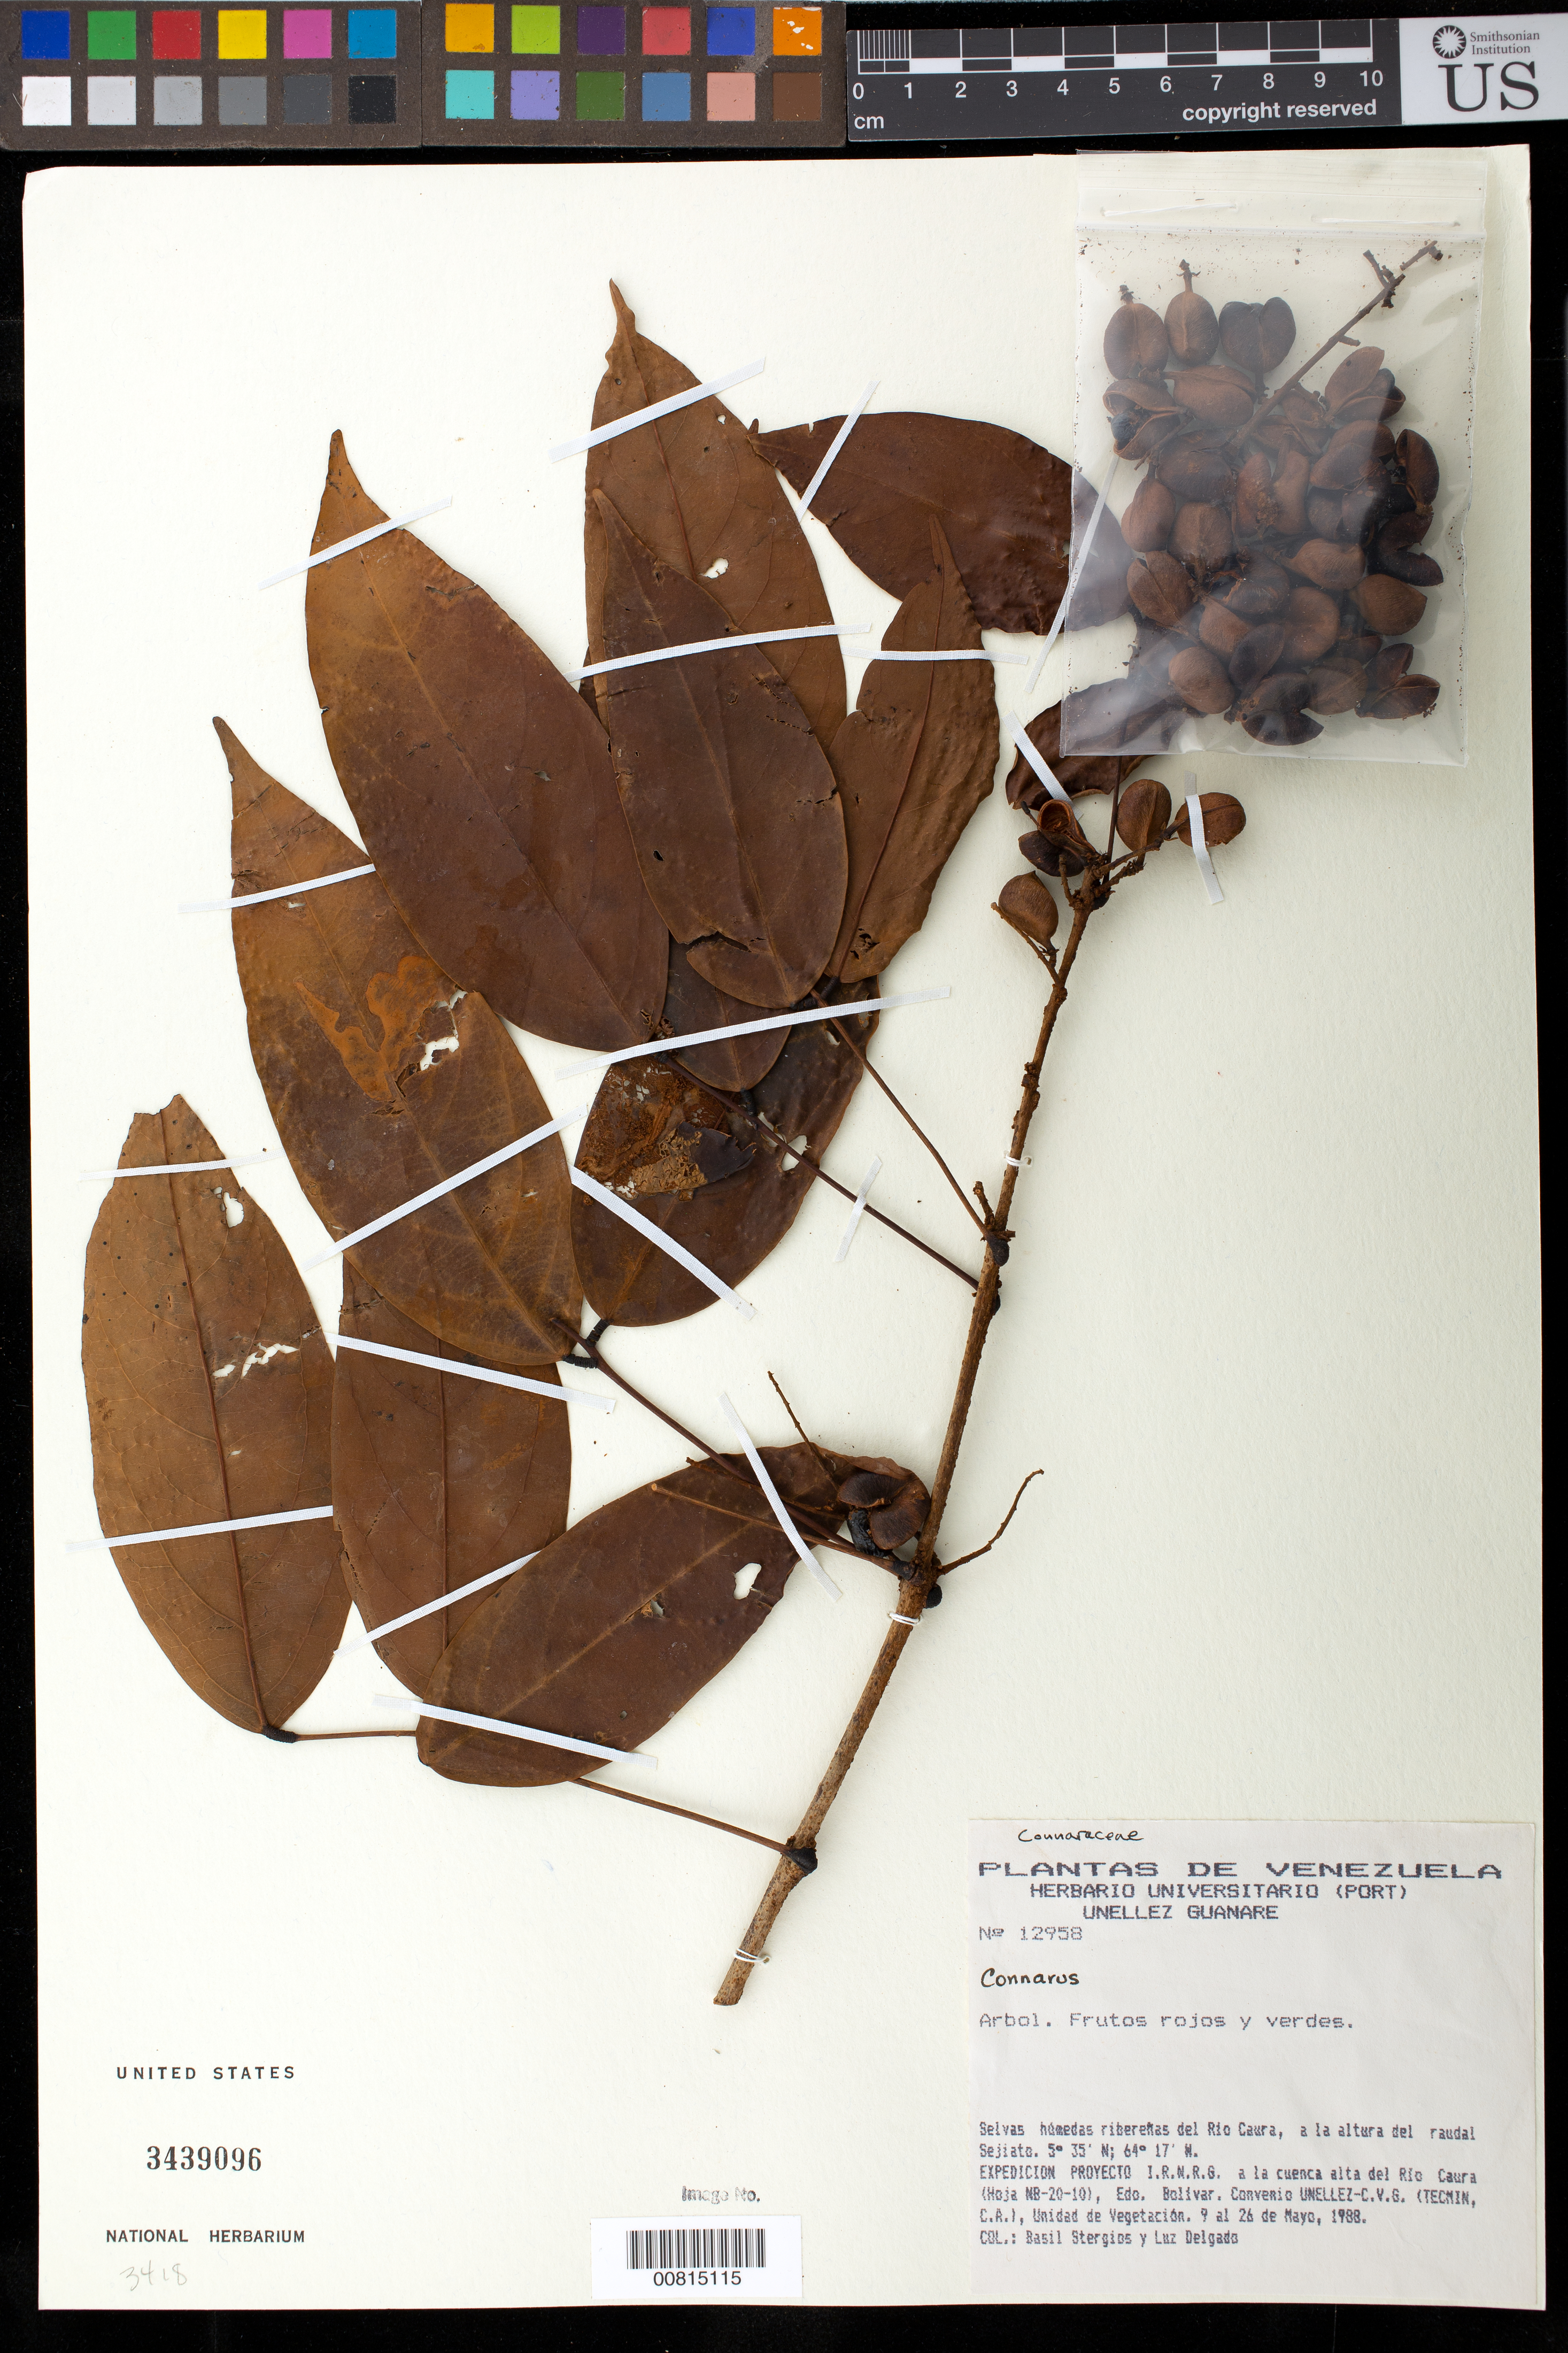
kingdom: Plantae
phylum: Tracheophyta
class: Magnoliopsida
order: Oxalidales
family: Connaraceae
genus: Connarus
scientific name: Connarus sp.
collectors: B. G. Stergios & L. Delgado V.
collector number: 12958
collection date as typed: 9-May-88 to 26-May-88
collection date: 1988-05-09/1988-05-26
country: Venezuela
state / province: Bolívar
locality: Río Caura, raudal Sejiato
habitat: Selvas húmedas ribereñas del río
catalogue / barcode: US 3439096